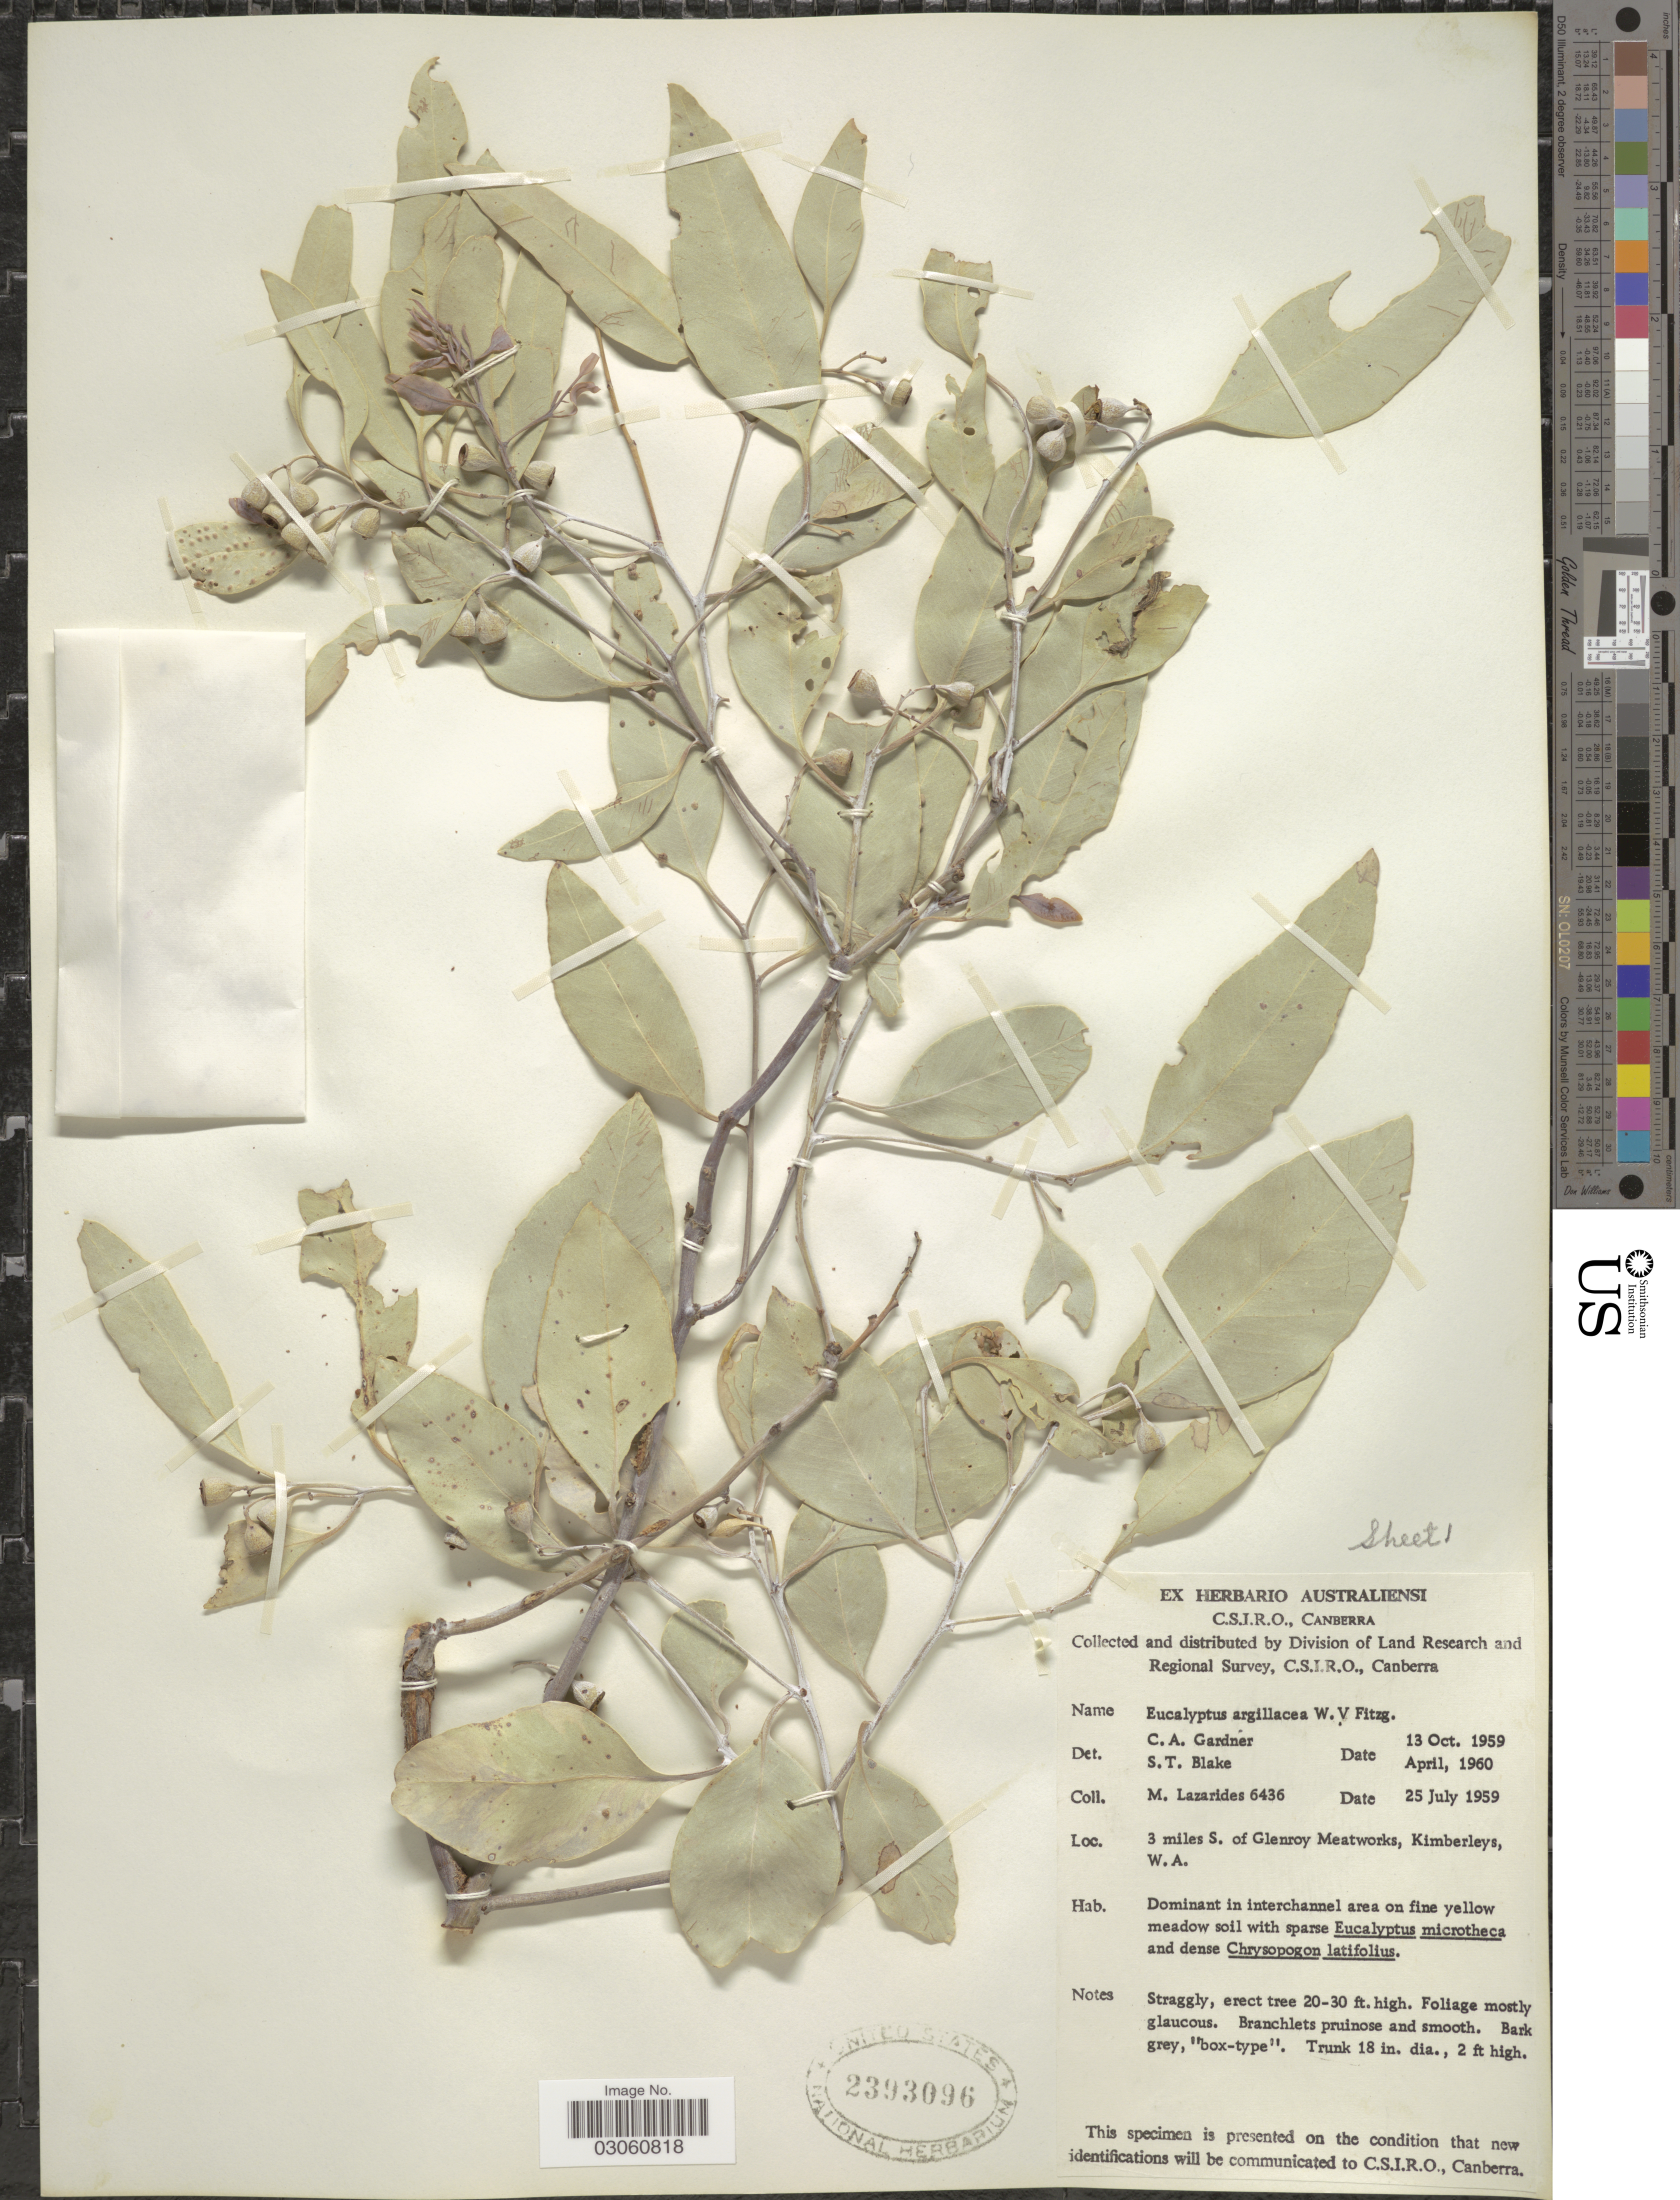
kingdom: Plantae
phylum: Tracheophyta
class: Magnoliopsida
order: Myrtales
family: Myrtaceae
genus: Eucalyptus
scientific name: Eucalyptus argillacea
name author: W. Fitzg. ex Maiden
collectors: M. Lazarides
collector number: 6436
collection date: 1959-07-25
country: Australia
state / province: Western Australia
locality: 3 miles S. of Glenroy Meatworks, Kimberleys, W. A.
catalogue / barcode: US 2393096